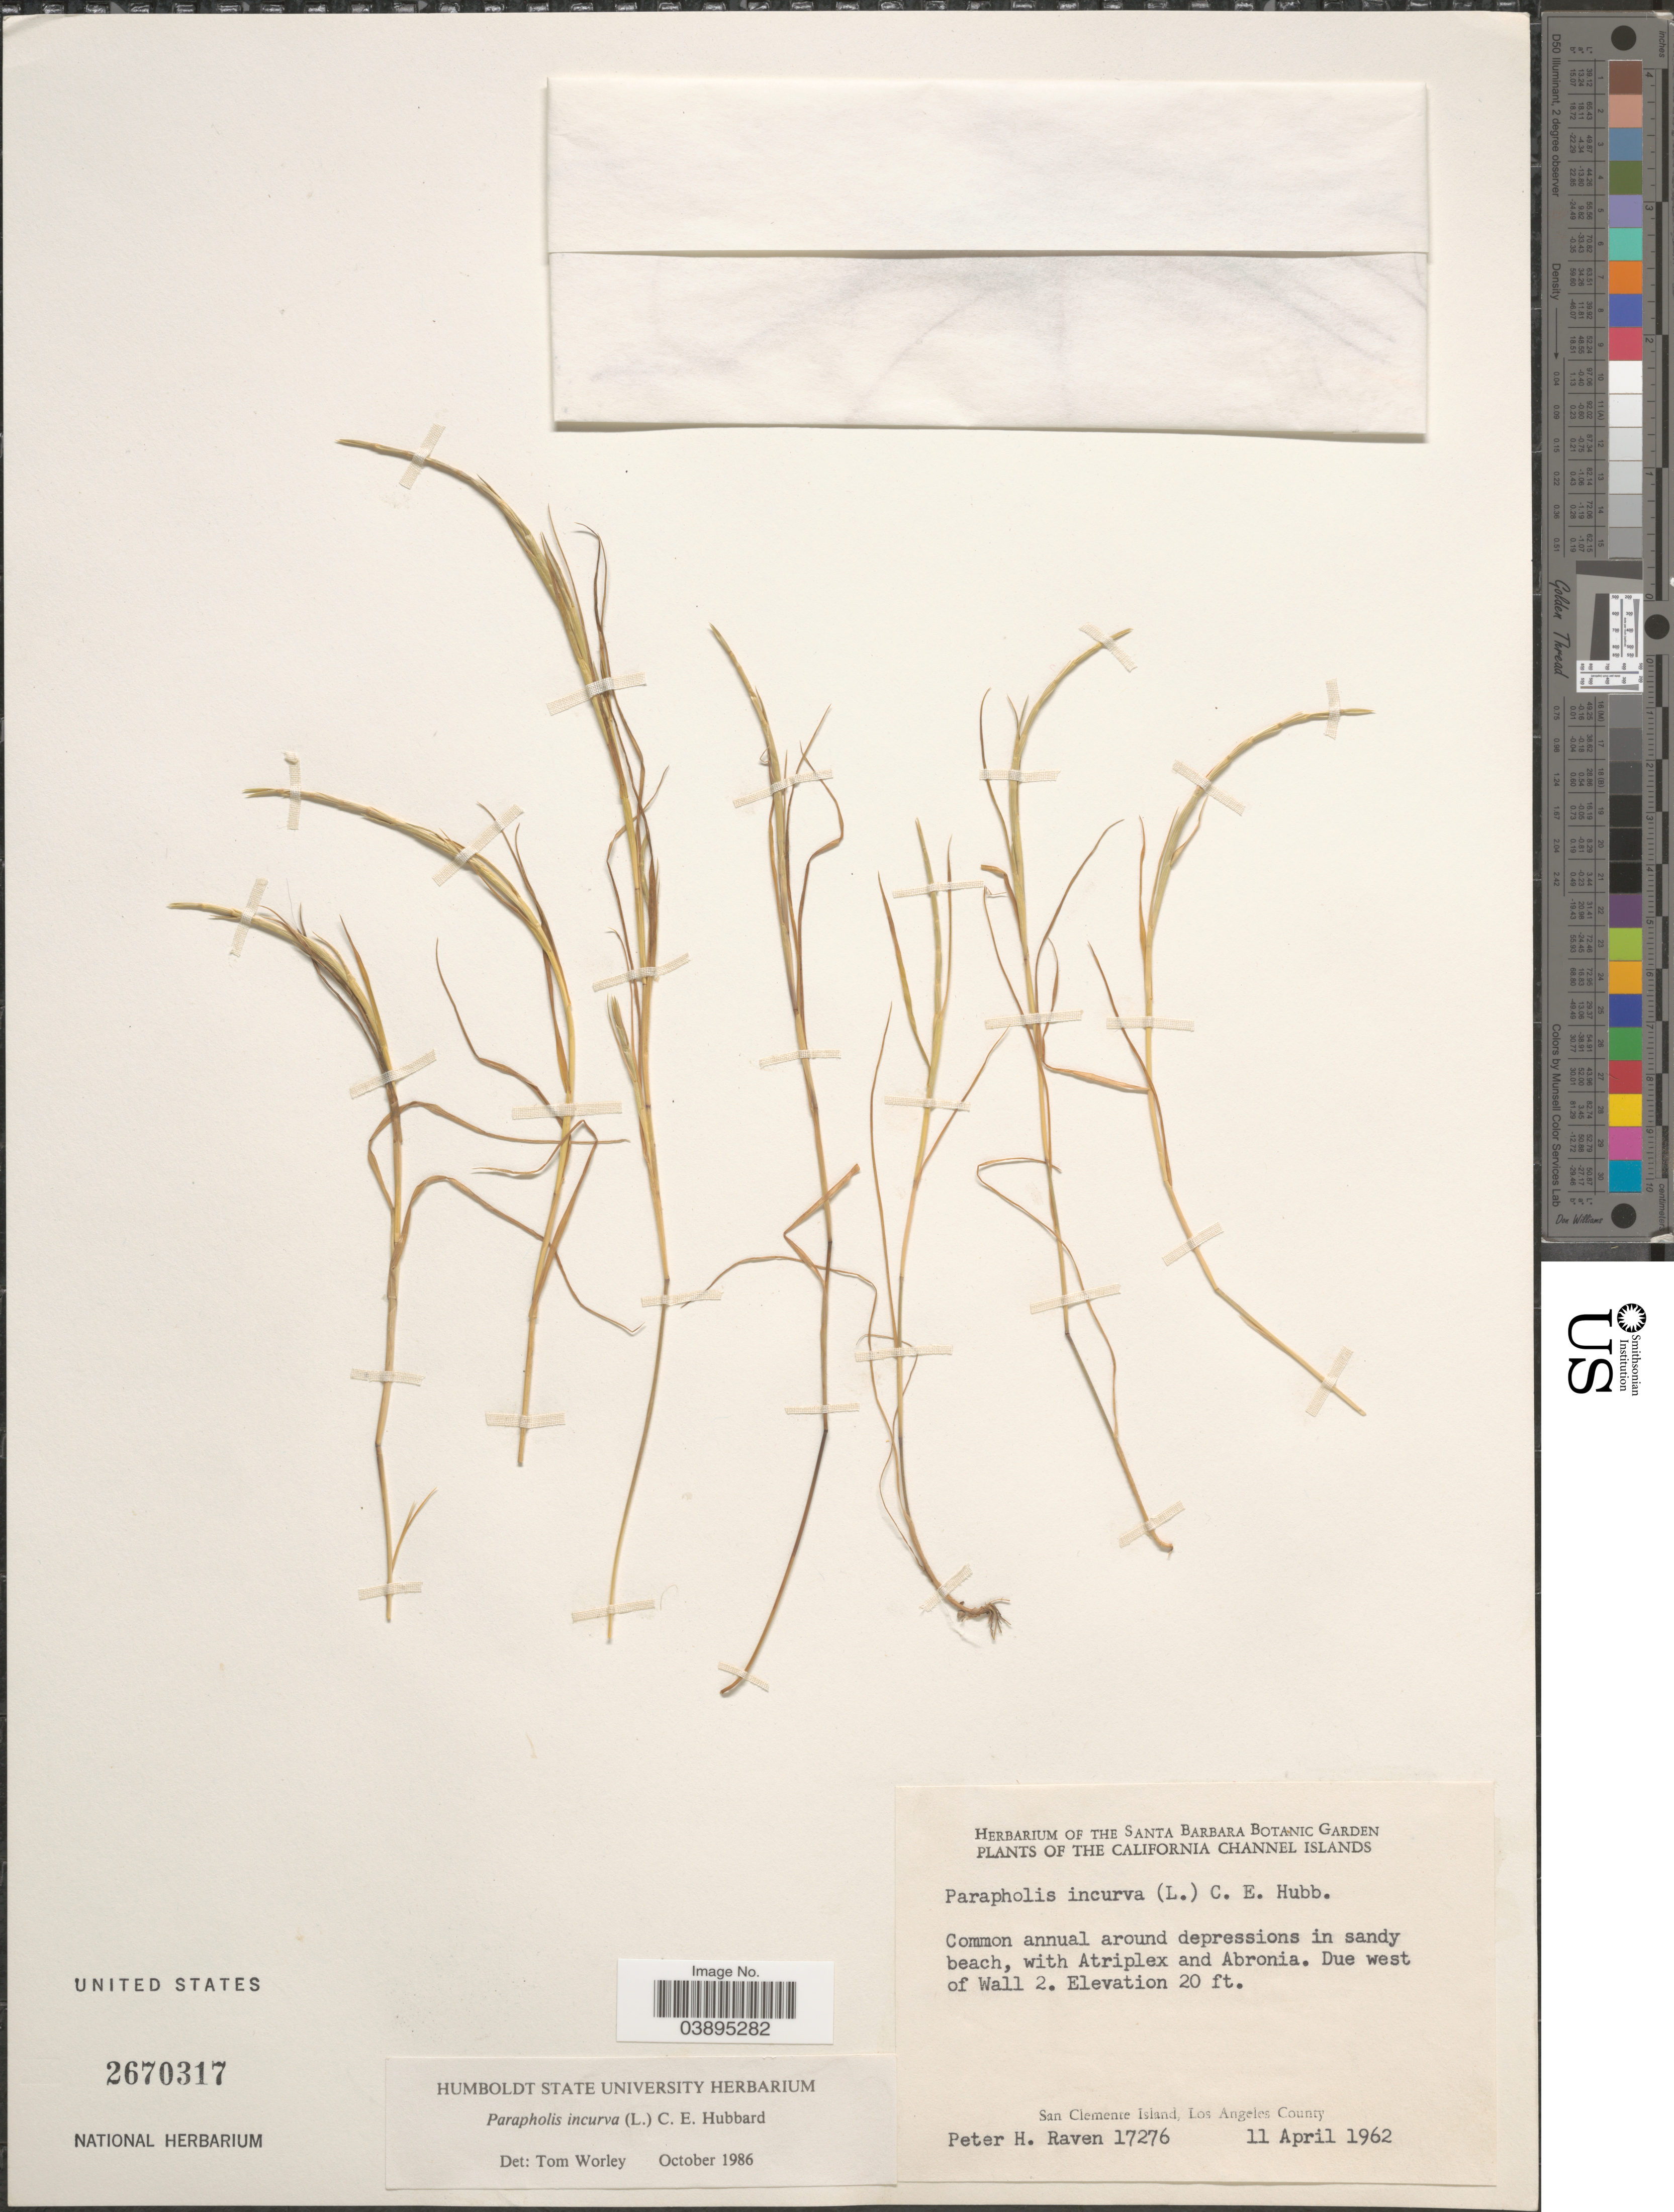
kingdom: Plantae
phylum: Tracheophyta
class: Liliopsida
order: Poales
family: Poaceae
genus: Parapholis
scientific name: Parapholis incurva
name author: (L.) C.E. Hubb.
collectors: P. Raven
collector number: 17276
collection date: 1962-04-11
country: United States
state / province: California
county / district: Los Angeles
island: San Clemente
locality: The California Channel Islands. Due west of Wall 2. San Clemente Island, Los Angeles County.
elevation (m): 6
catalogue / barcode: US 2670317